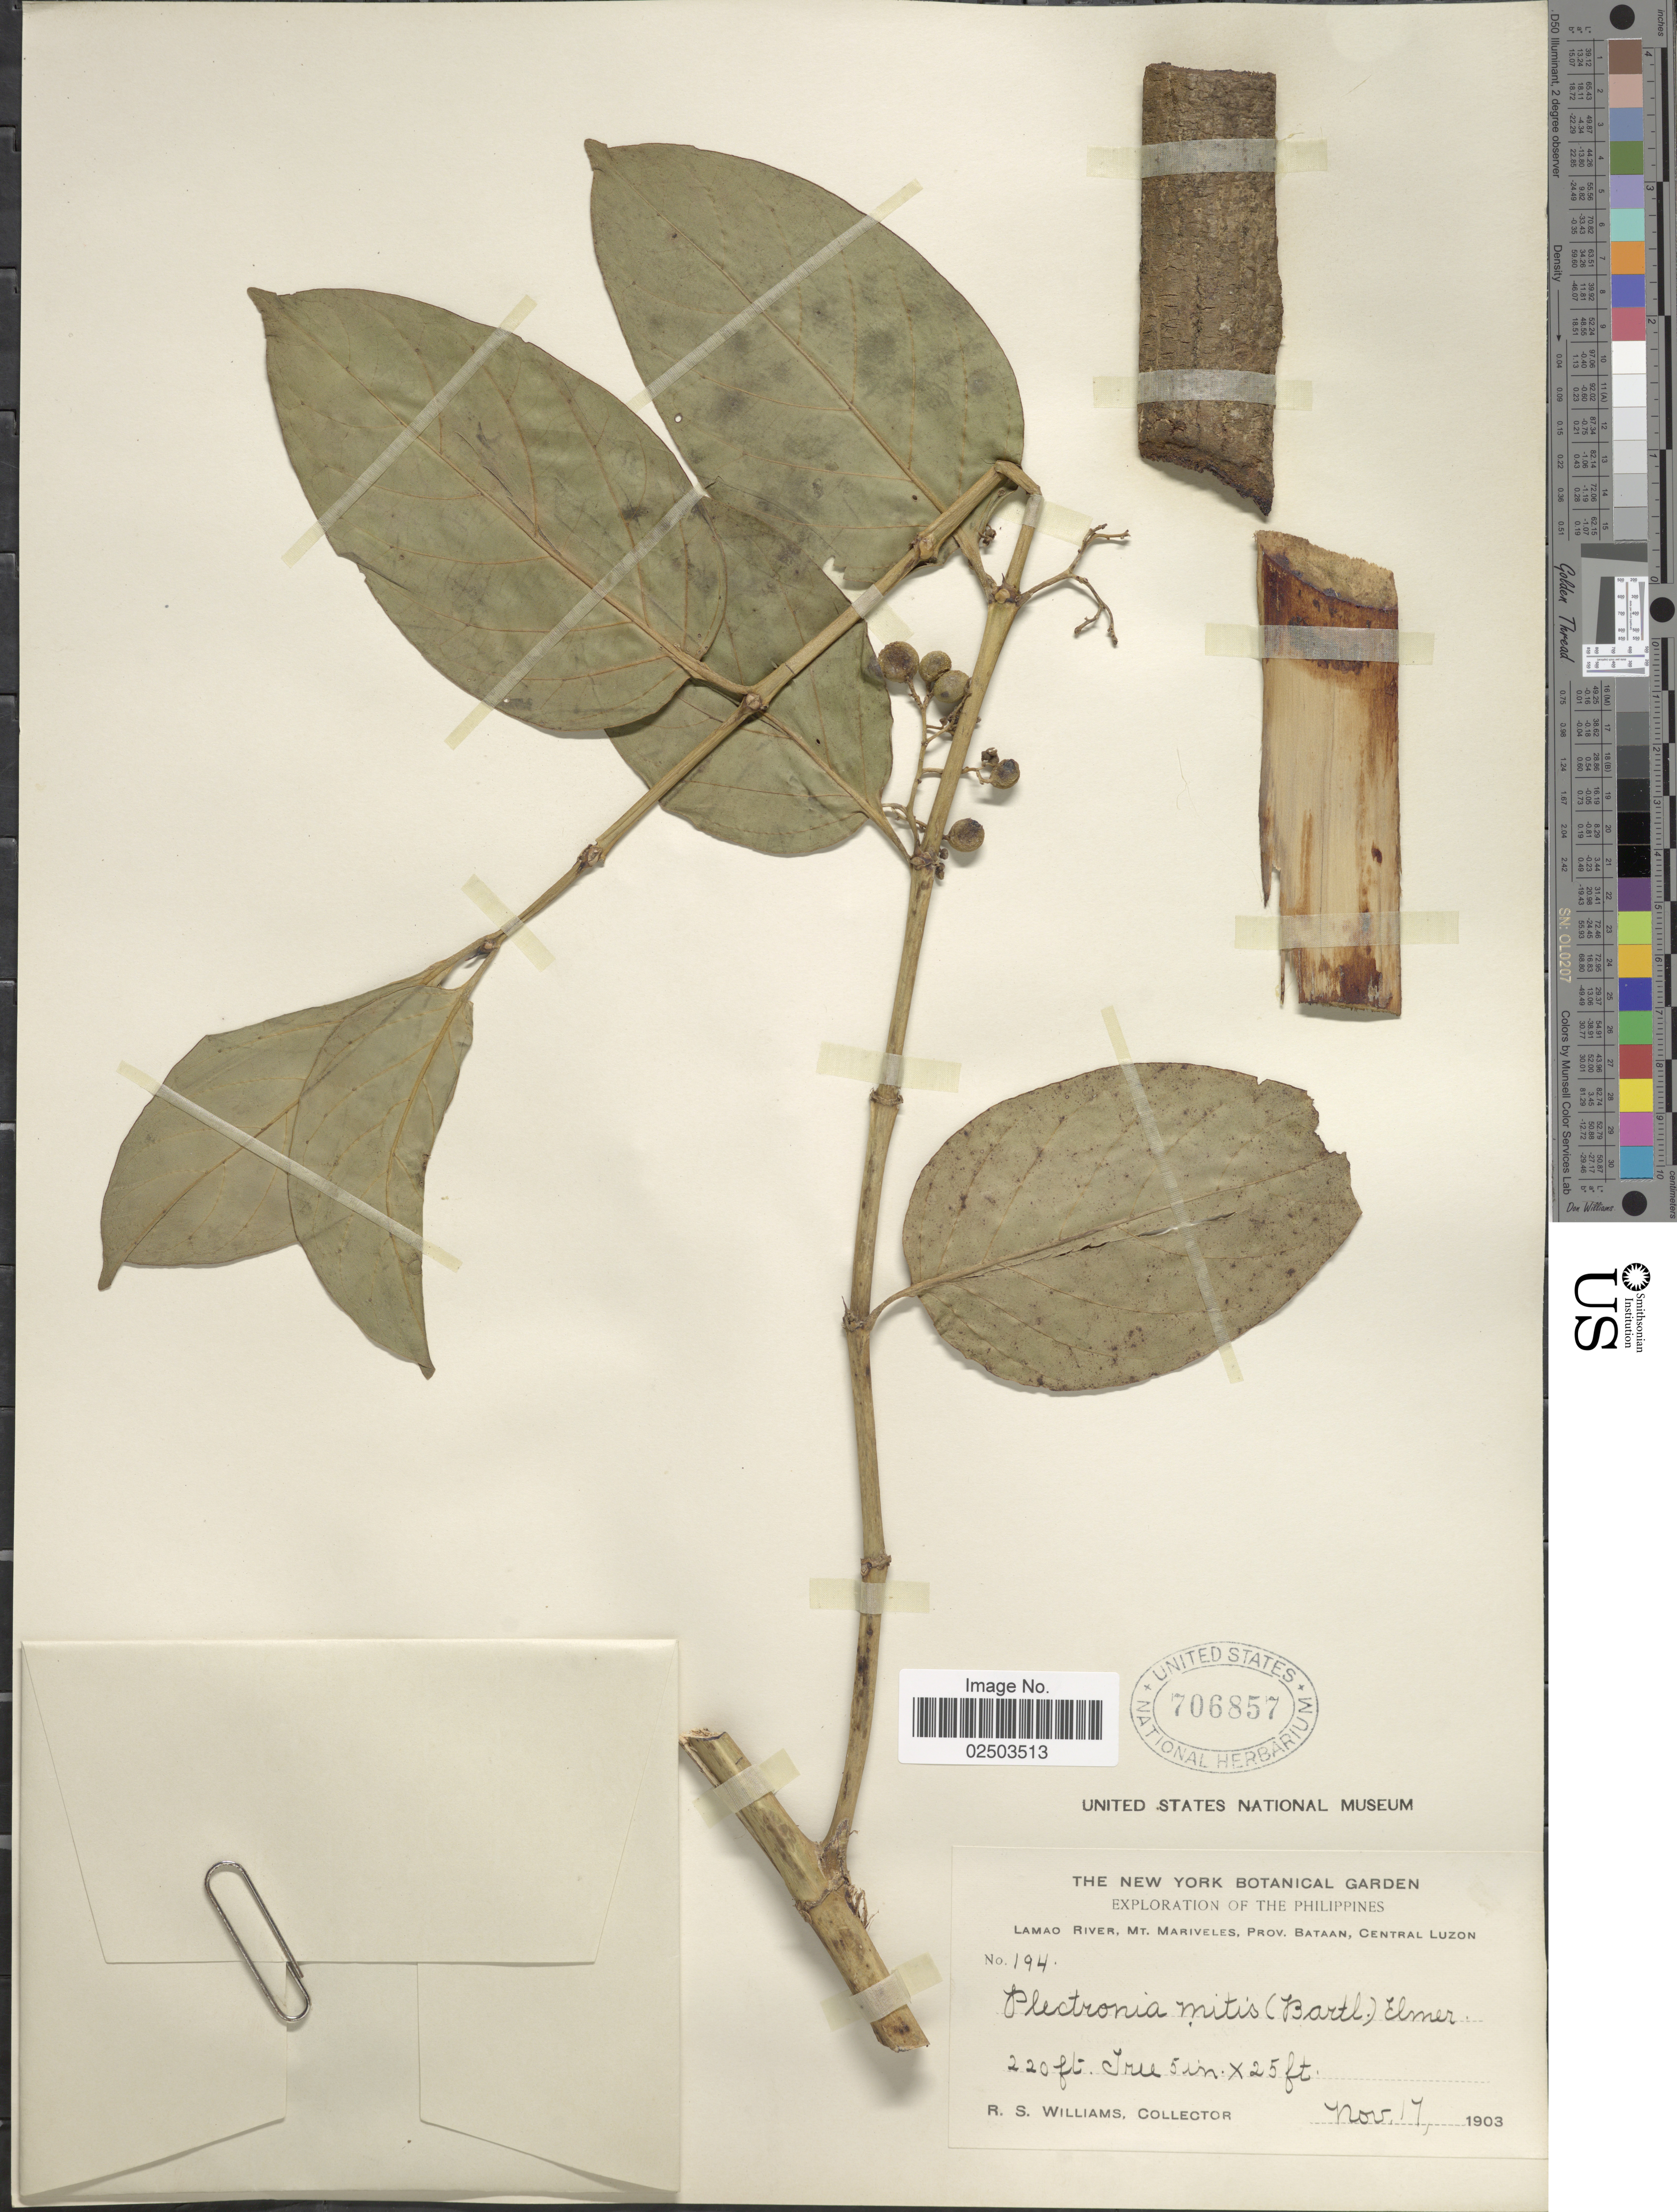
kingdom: Plantae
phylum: Tracheophyta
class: Magnoliopsida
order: Gentianales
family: Rubiaceae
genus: Canthium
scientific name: Canthium monstrosum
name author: (A. Rich.) Merr.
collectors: R. S. Williams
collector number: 194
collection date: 1903-11-17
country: Philippines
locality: Lamao River, Mt. Mariveles, Prov. Bataan, Central Luzon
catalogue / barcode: US 706857